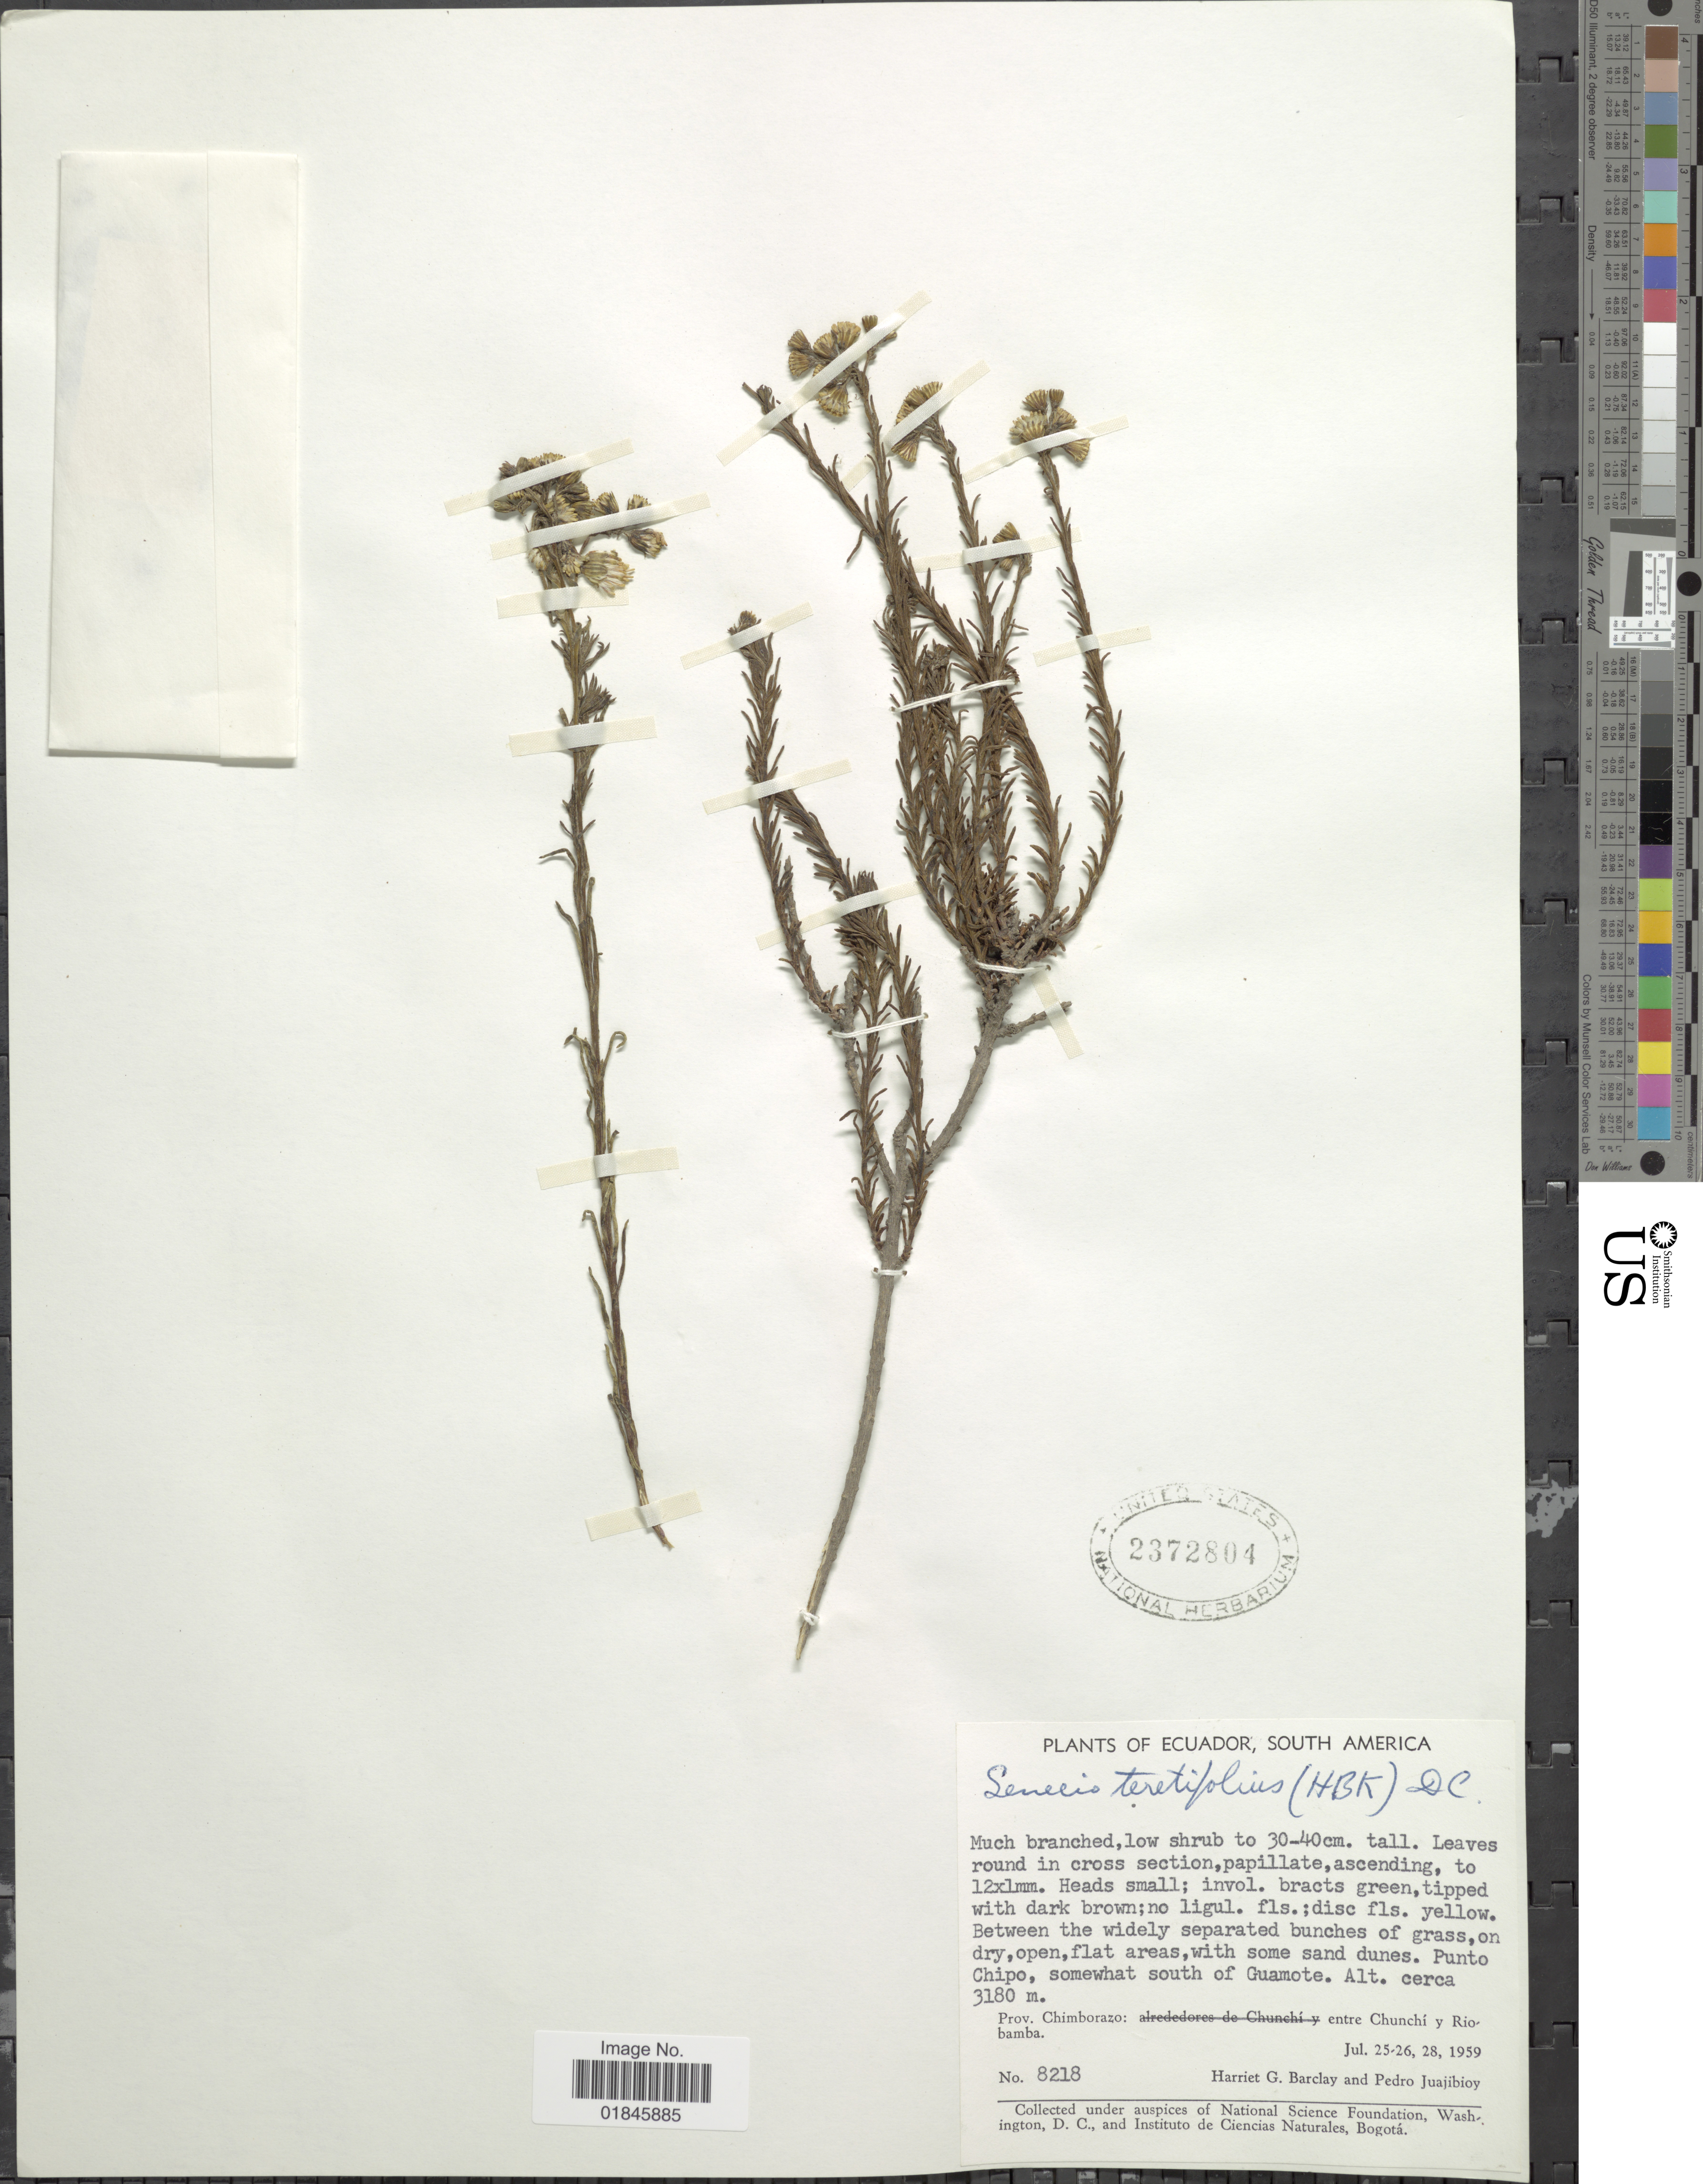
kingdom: Plantae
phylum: Tracheophyta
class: Magnoliopsida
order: Asterales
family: Asteraceae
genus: Pentacalia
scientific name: Pentacalia teretifolia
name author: (Kunth) Cuatrec.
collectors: H. G. Barclay & P. Juajibioy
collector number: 8218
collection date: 1959-07-25/1959-07-28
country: Ecuador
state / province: Chimborazo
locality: Punto Chipo, somewhat south of Guamote. Prov. Chimborazo: entre Chunchí y Rio-bamba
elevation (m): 3180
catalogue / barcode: US 2372804